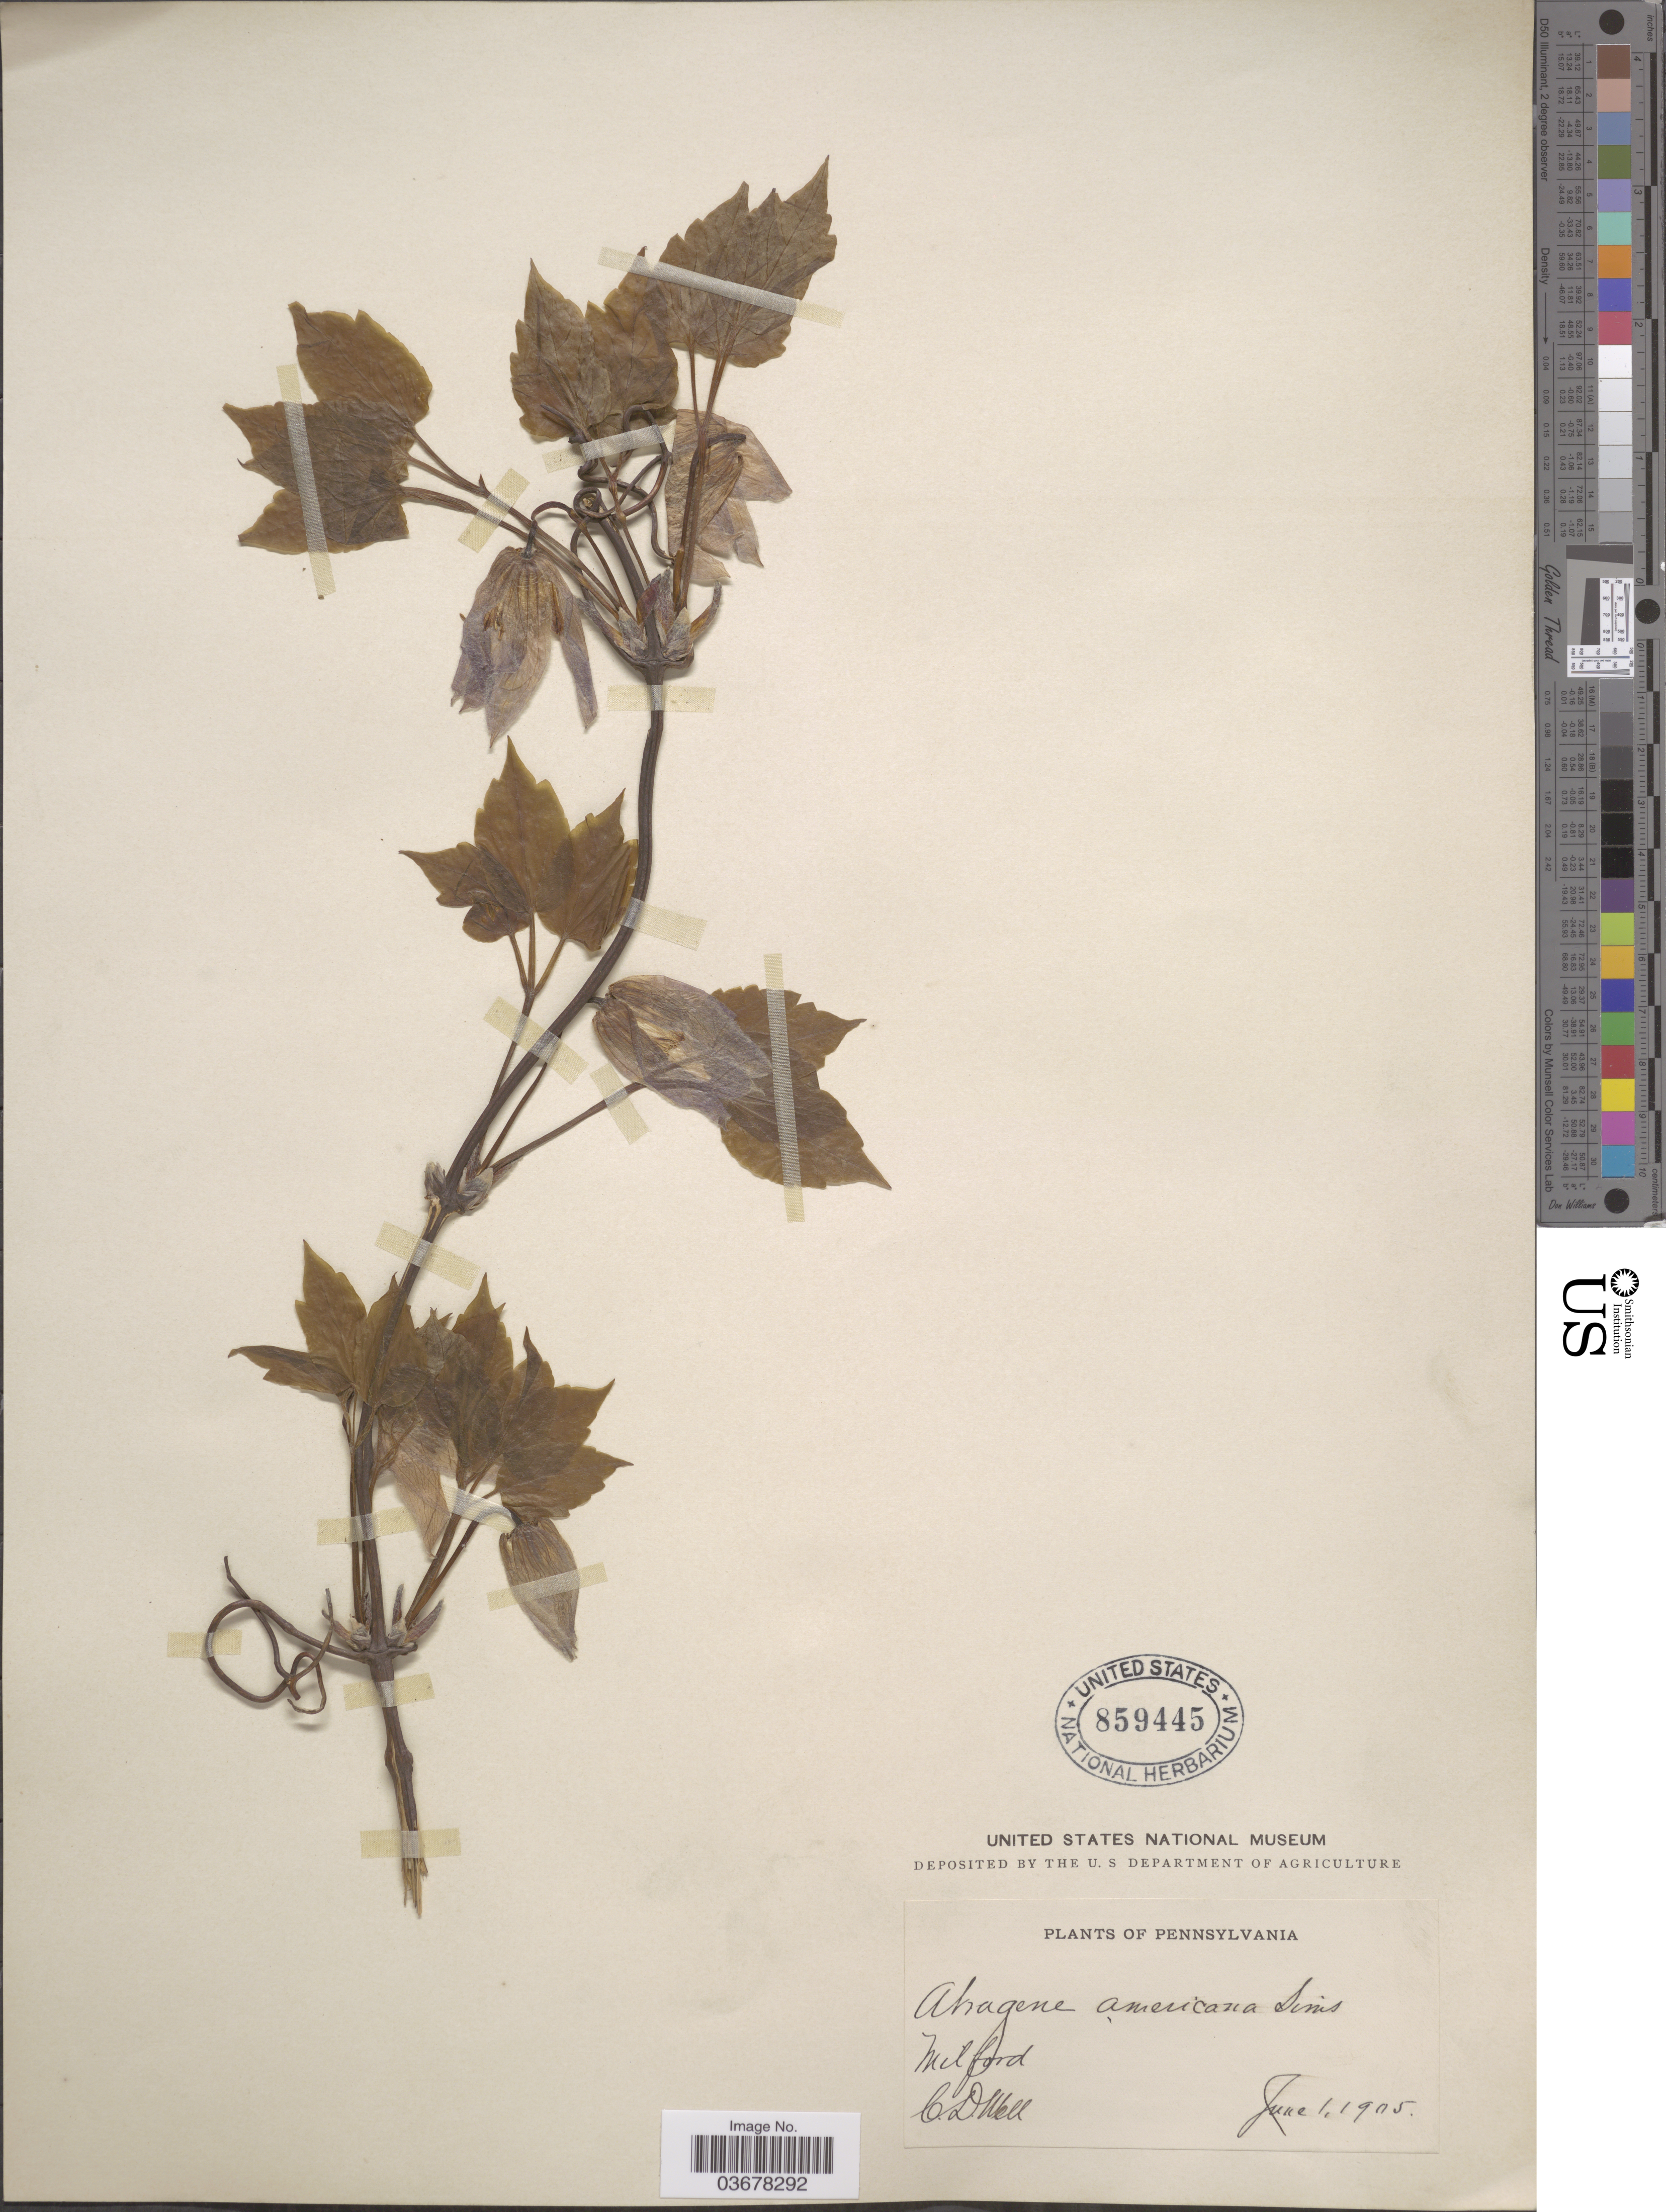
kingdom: Plantae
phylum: Tracheophyta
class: Magnoliopsida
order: Ranunculales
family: Ranunculaceae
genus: Clematis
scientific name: Clematis occidentalis var. occidentalis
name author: (Hornem.) DC.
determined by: Strong, M. T., (US), Smithsonian Institution - National Museum of Natural History (UNITED STATES)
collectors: C. D. Mell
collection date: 1905-06-01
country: United States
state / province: Pennsylvania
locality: Milford.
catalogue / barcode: US 859445